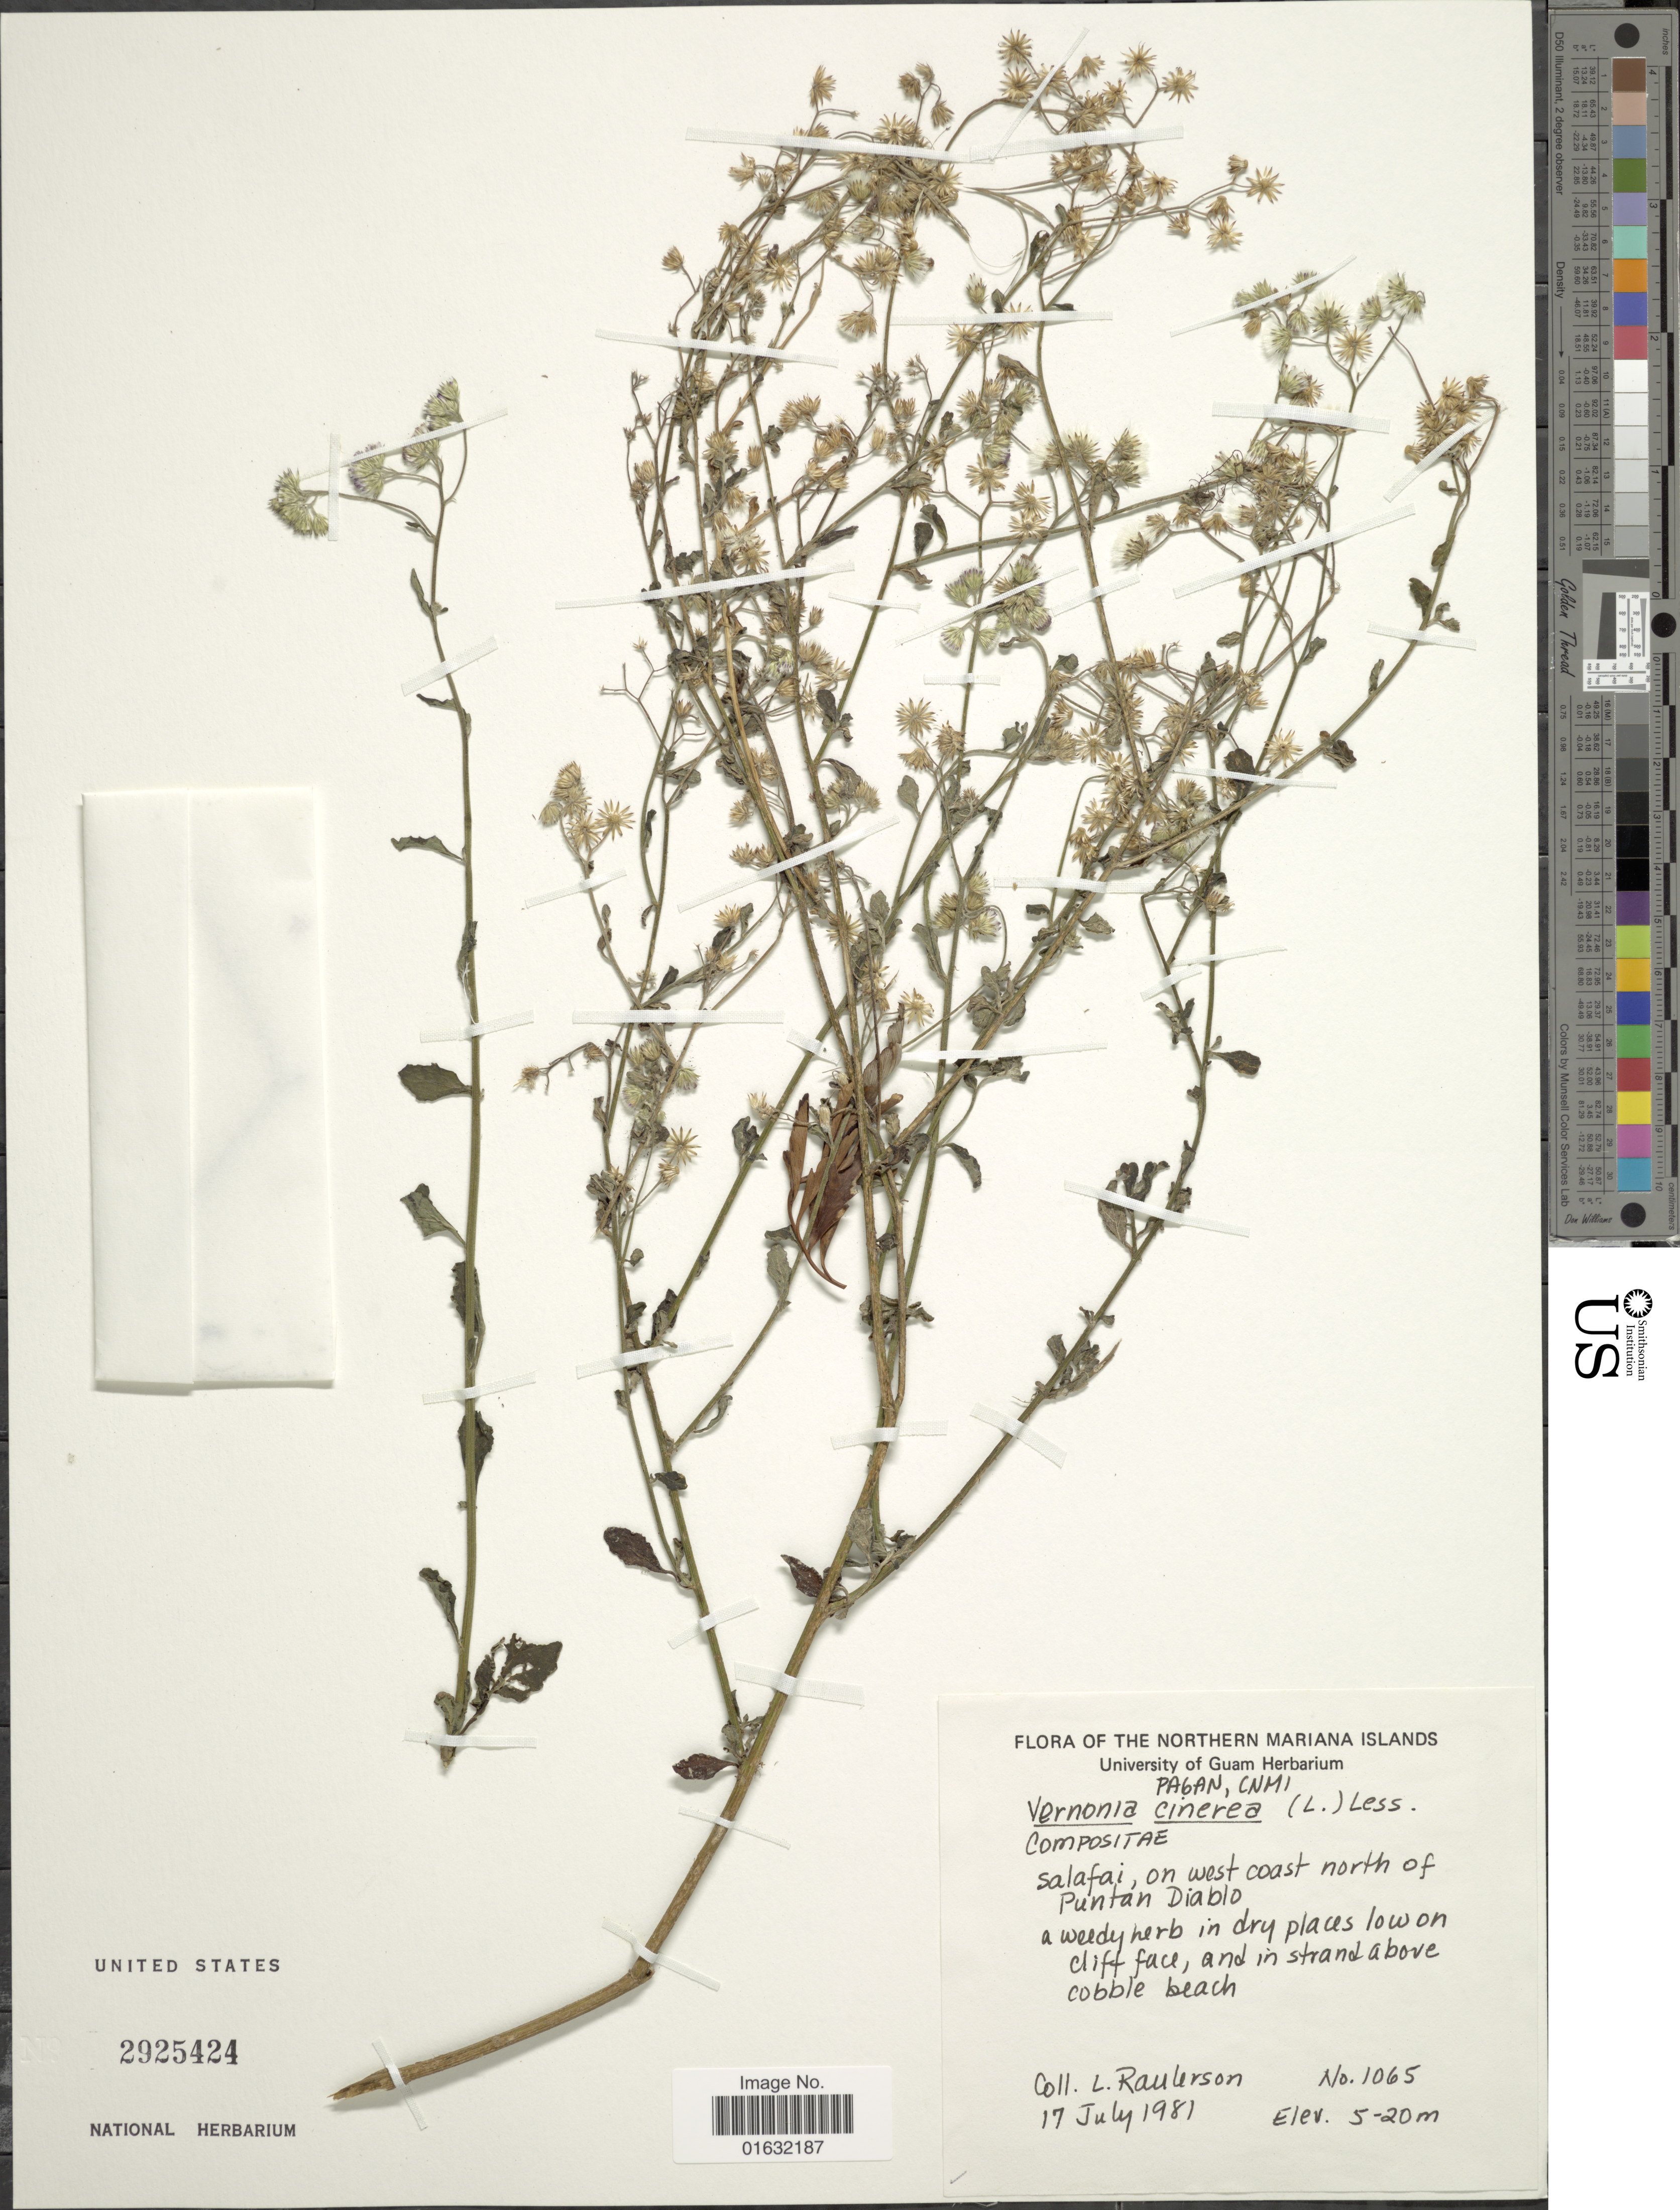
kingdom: Plantae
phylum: Tracheophyta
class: Magnoliopsida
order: Asterales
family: Asteraceae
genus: Cyanthillium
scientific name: Cyanthillium cinereum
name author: (L.) H. Rob.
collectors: L. Raulerson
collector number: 1065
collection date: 1981-07-17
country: Northern Mariana Islands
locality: Salafai,on west coast north of Puntan Diablo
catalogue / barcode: US 2925424